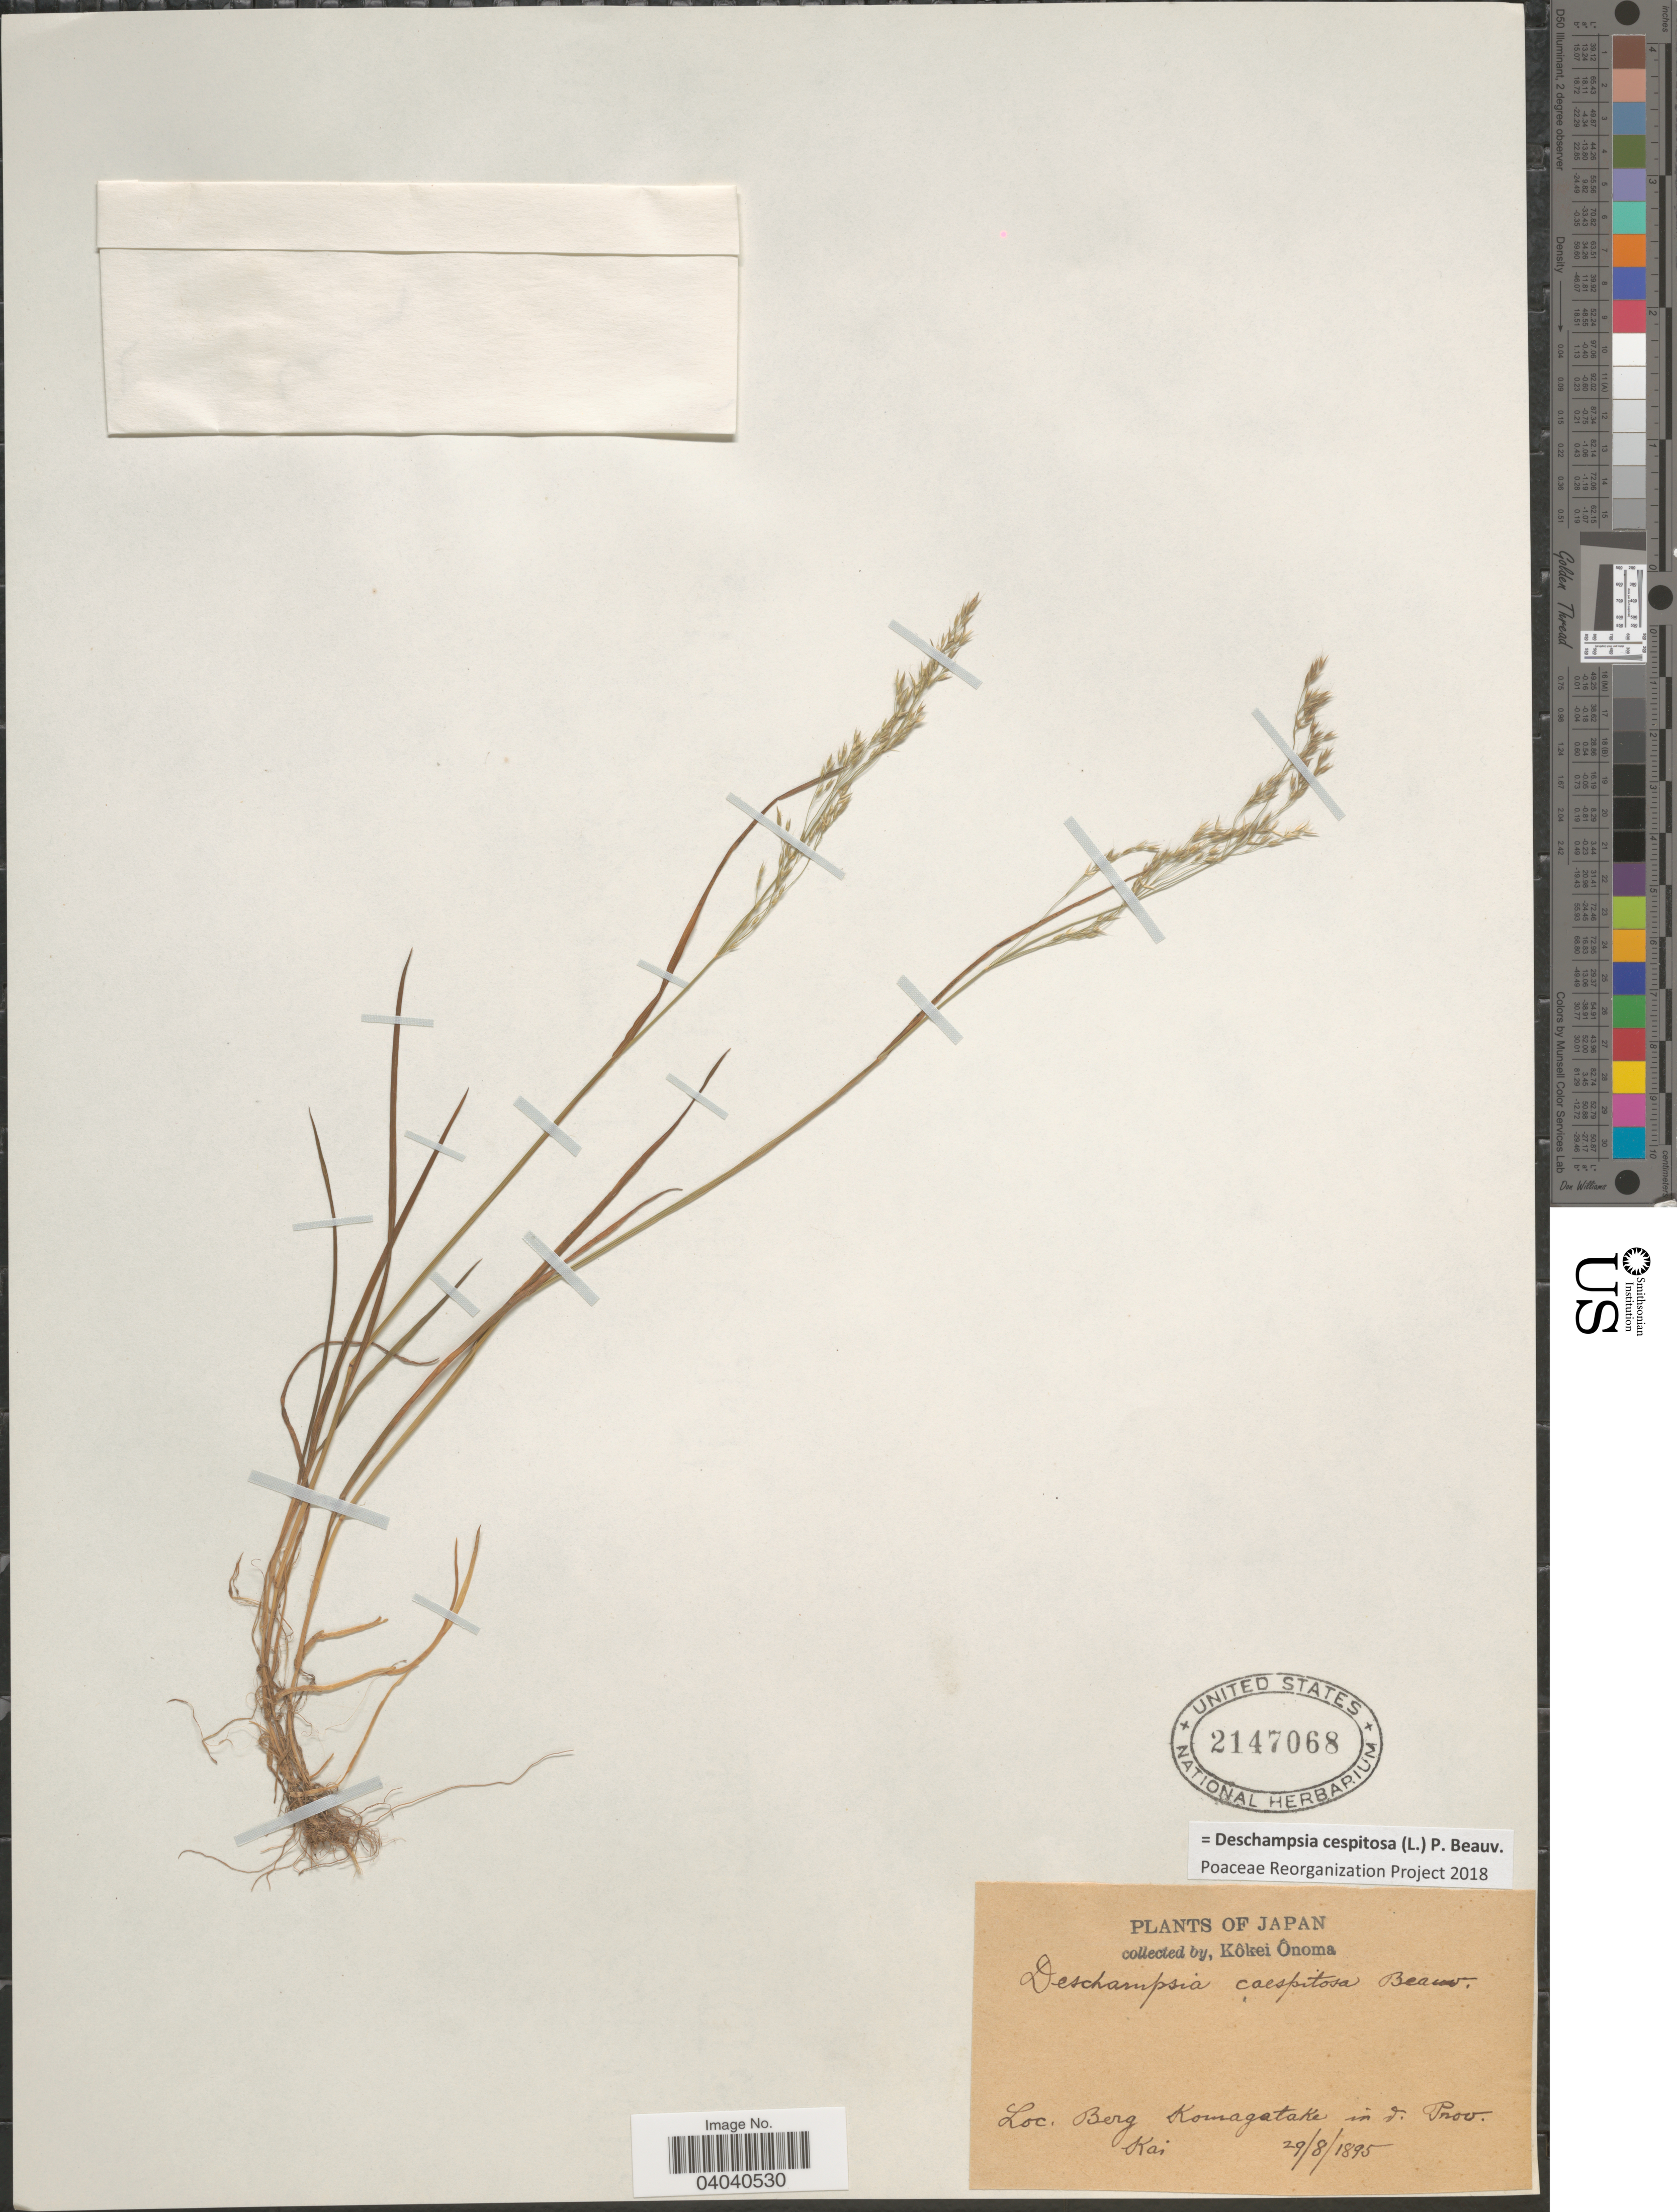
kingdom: Plantae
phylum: Tracheophyta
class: Liliopsida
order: Poales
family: Poaceae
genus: Deschampsia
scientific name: Deschampsia cespitosa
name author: (L.) P. Beauv.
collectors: K. Onoma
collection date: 1895-08-29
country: Japan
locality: Berg Komagatake in d. Prov. Kai.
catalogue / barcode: US 2147068